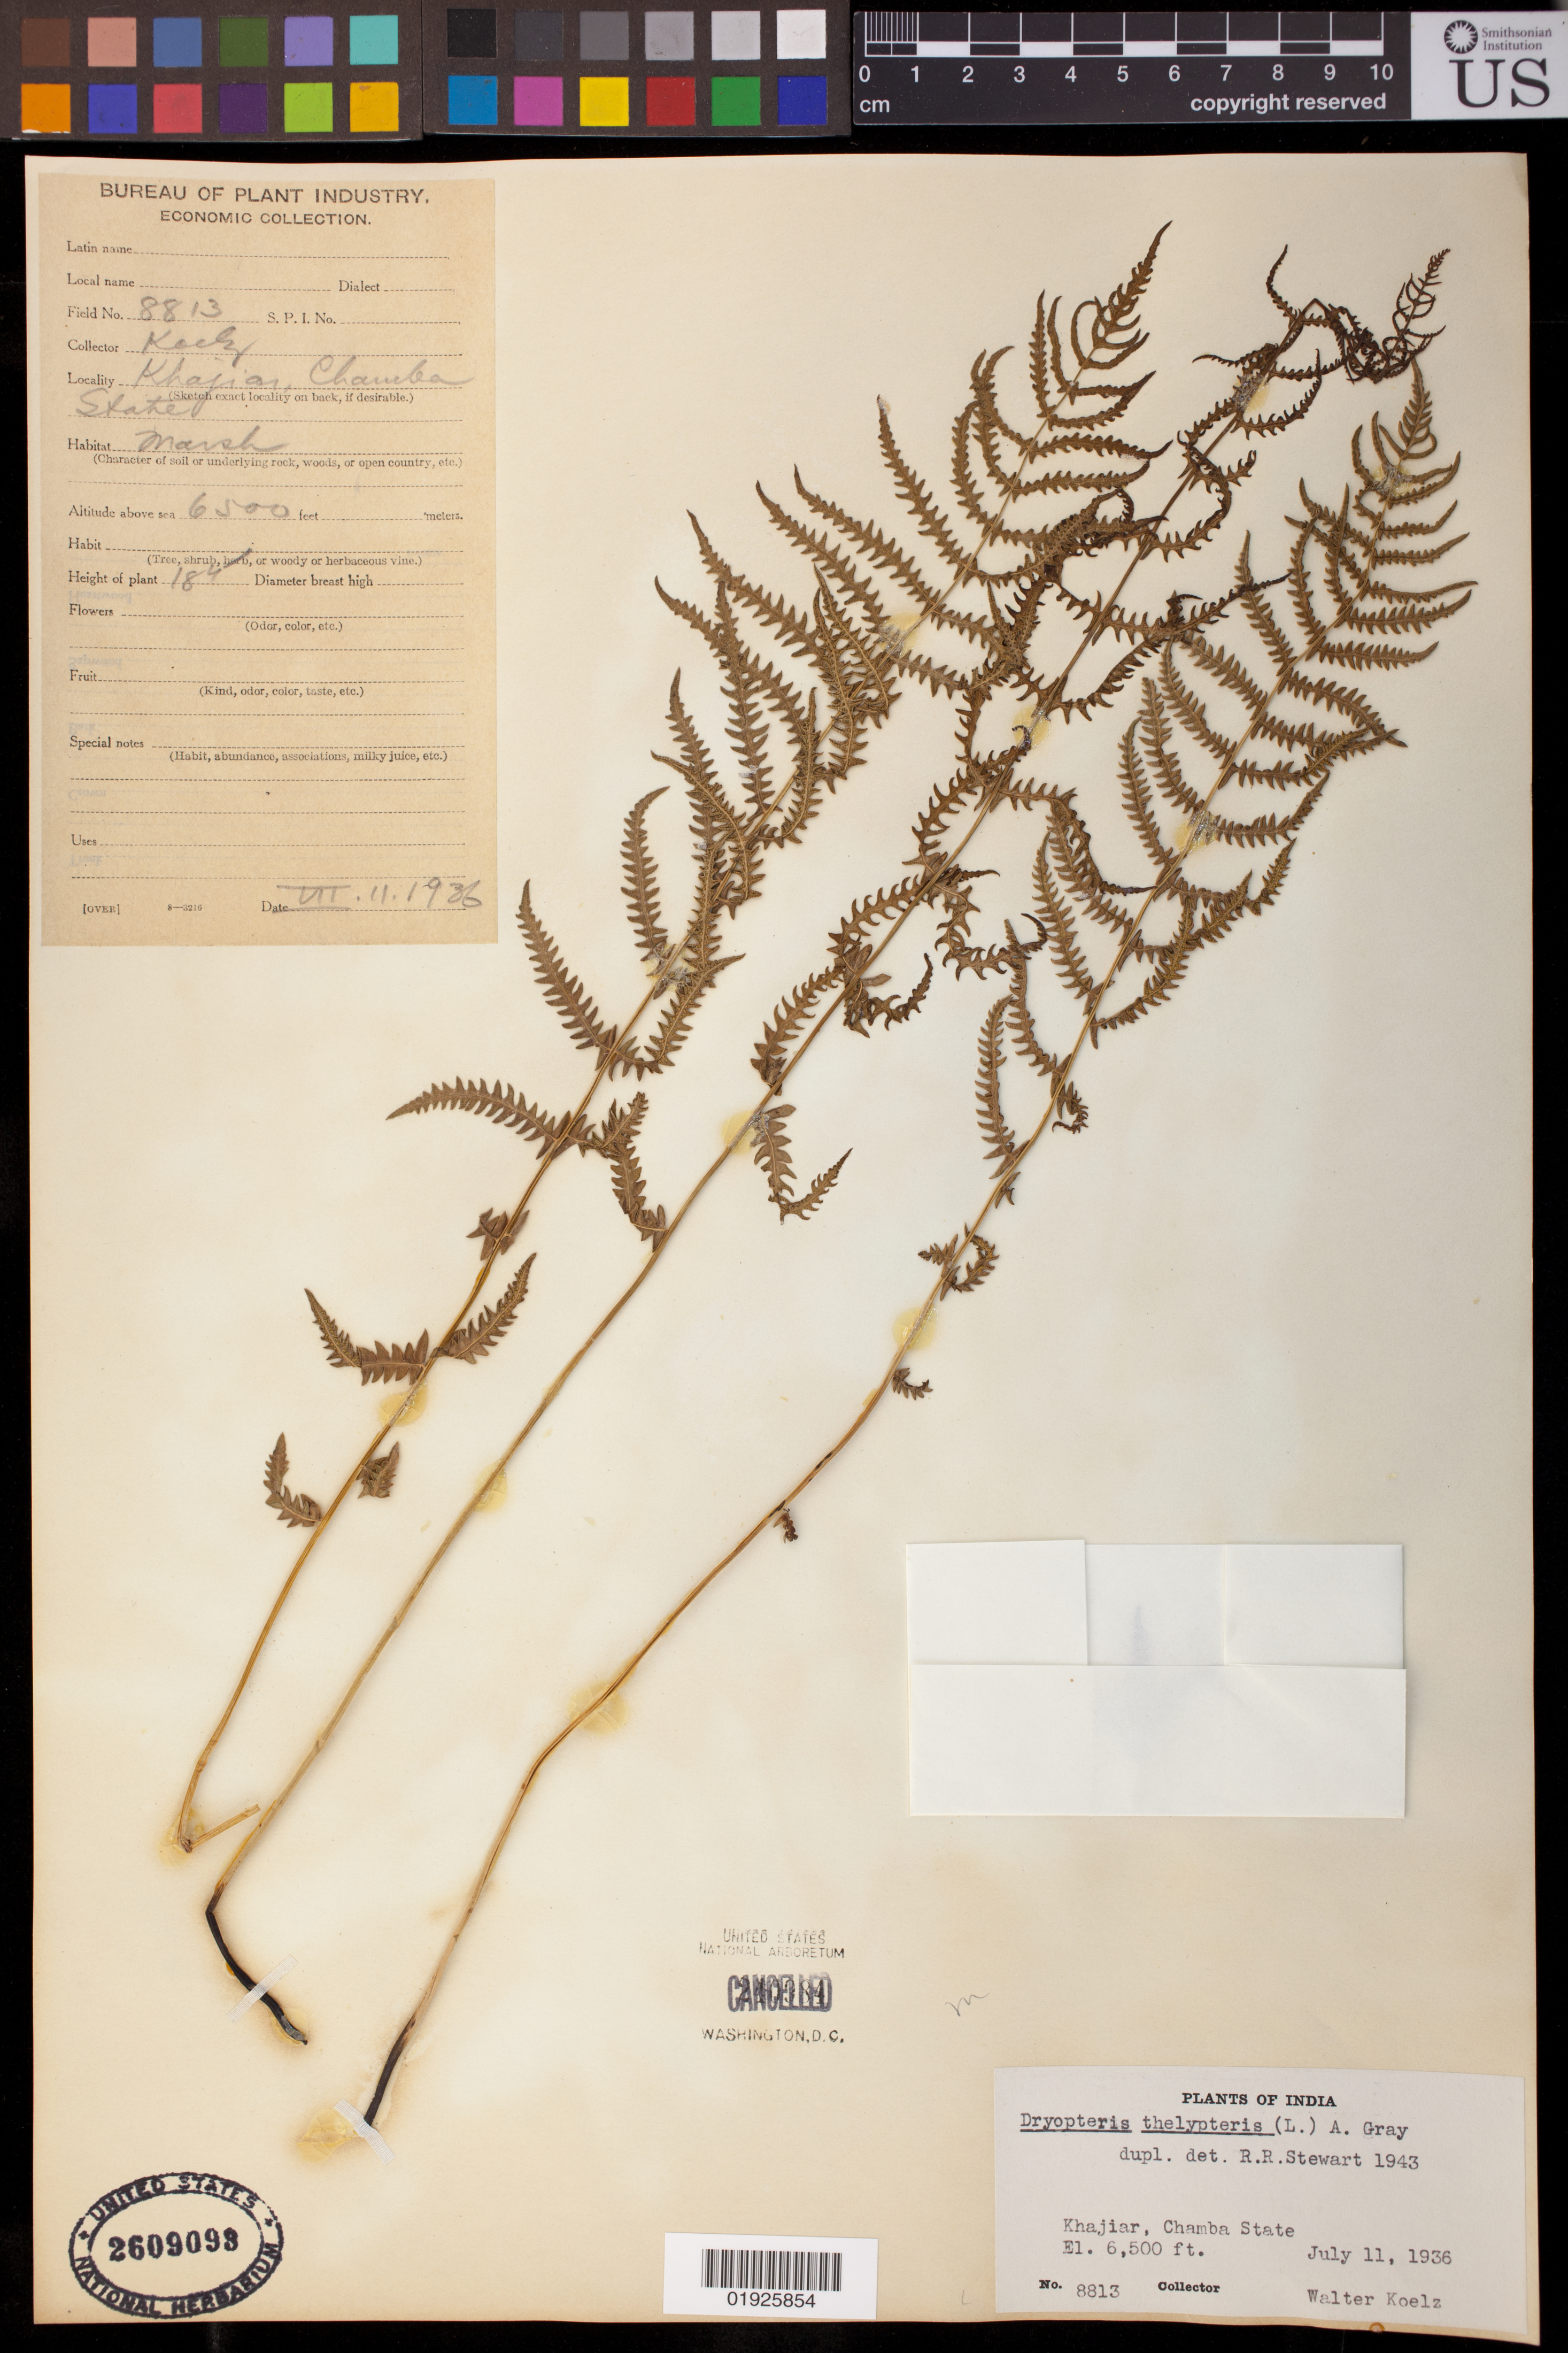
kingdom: Plantae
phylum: Tracheophyta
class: Polypodiopsida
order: Polypodiales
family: Thelypteridaceae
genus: Thelypteris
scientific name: Thelypteris palustris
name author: (Salisb.) Schott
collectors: W. N. Koelz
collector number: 8813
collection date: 1936-07-11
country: India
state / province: Himachal Pradesh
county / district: Chamba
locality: Khajiar.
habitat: Marsh.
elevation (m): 1981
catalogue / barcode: US 2609093